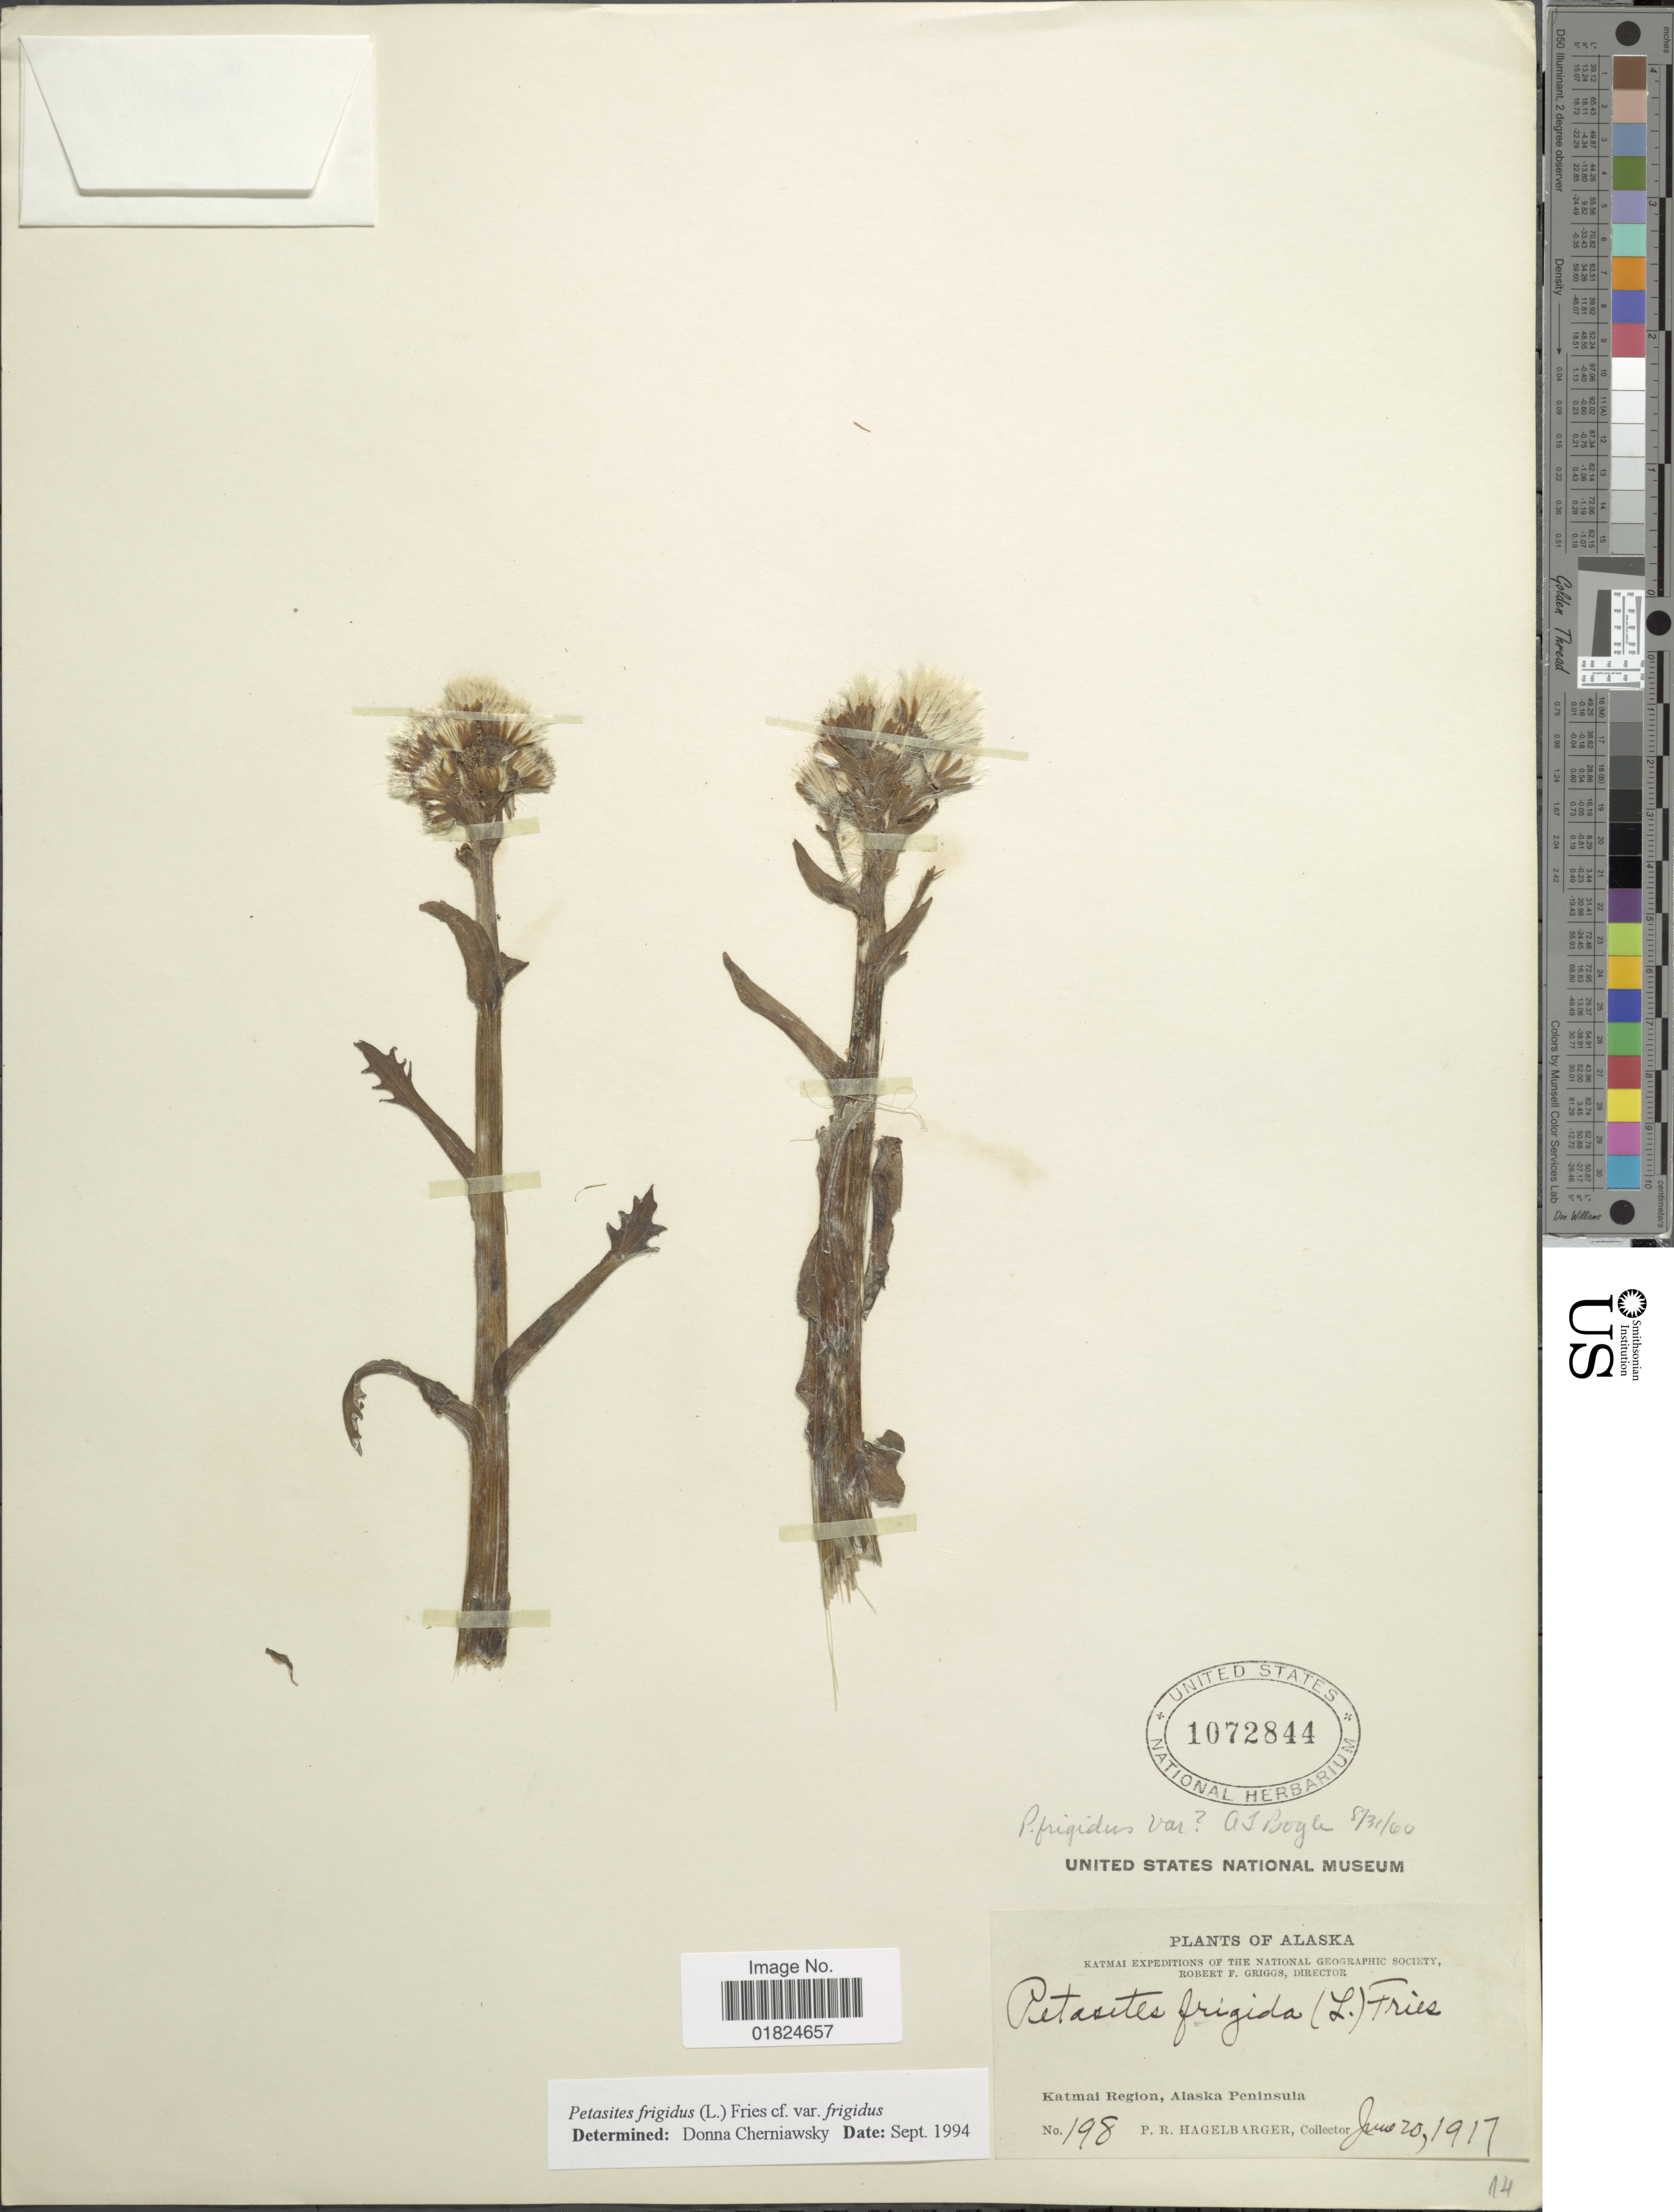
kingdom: Plantae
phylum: Tracheophyta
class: Magnoliopsida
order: Asterales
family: Asteraceae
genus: Petasites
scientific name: Petasites frigidus var. frigidus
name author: (L.) Fr.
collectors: P. Hagelbarger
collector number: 198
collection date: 1917-06-20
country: United States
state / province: Alaska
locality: Alaska. Katmai Region, Alaska Peninsula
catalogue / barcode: US 1072844